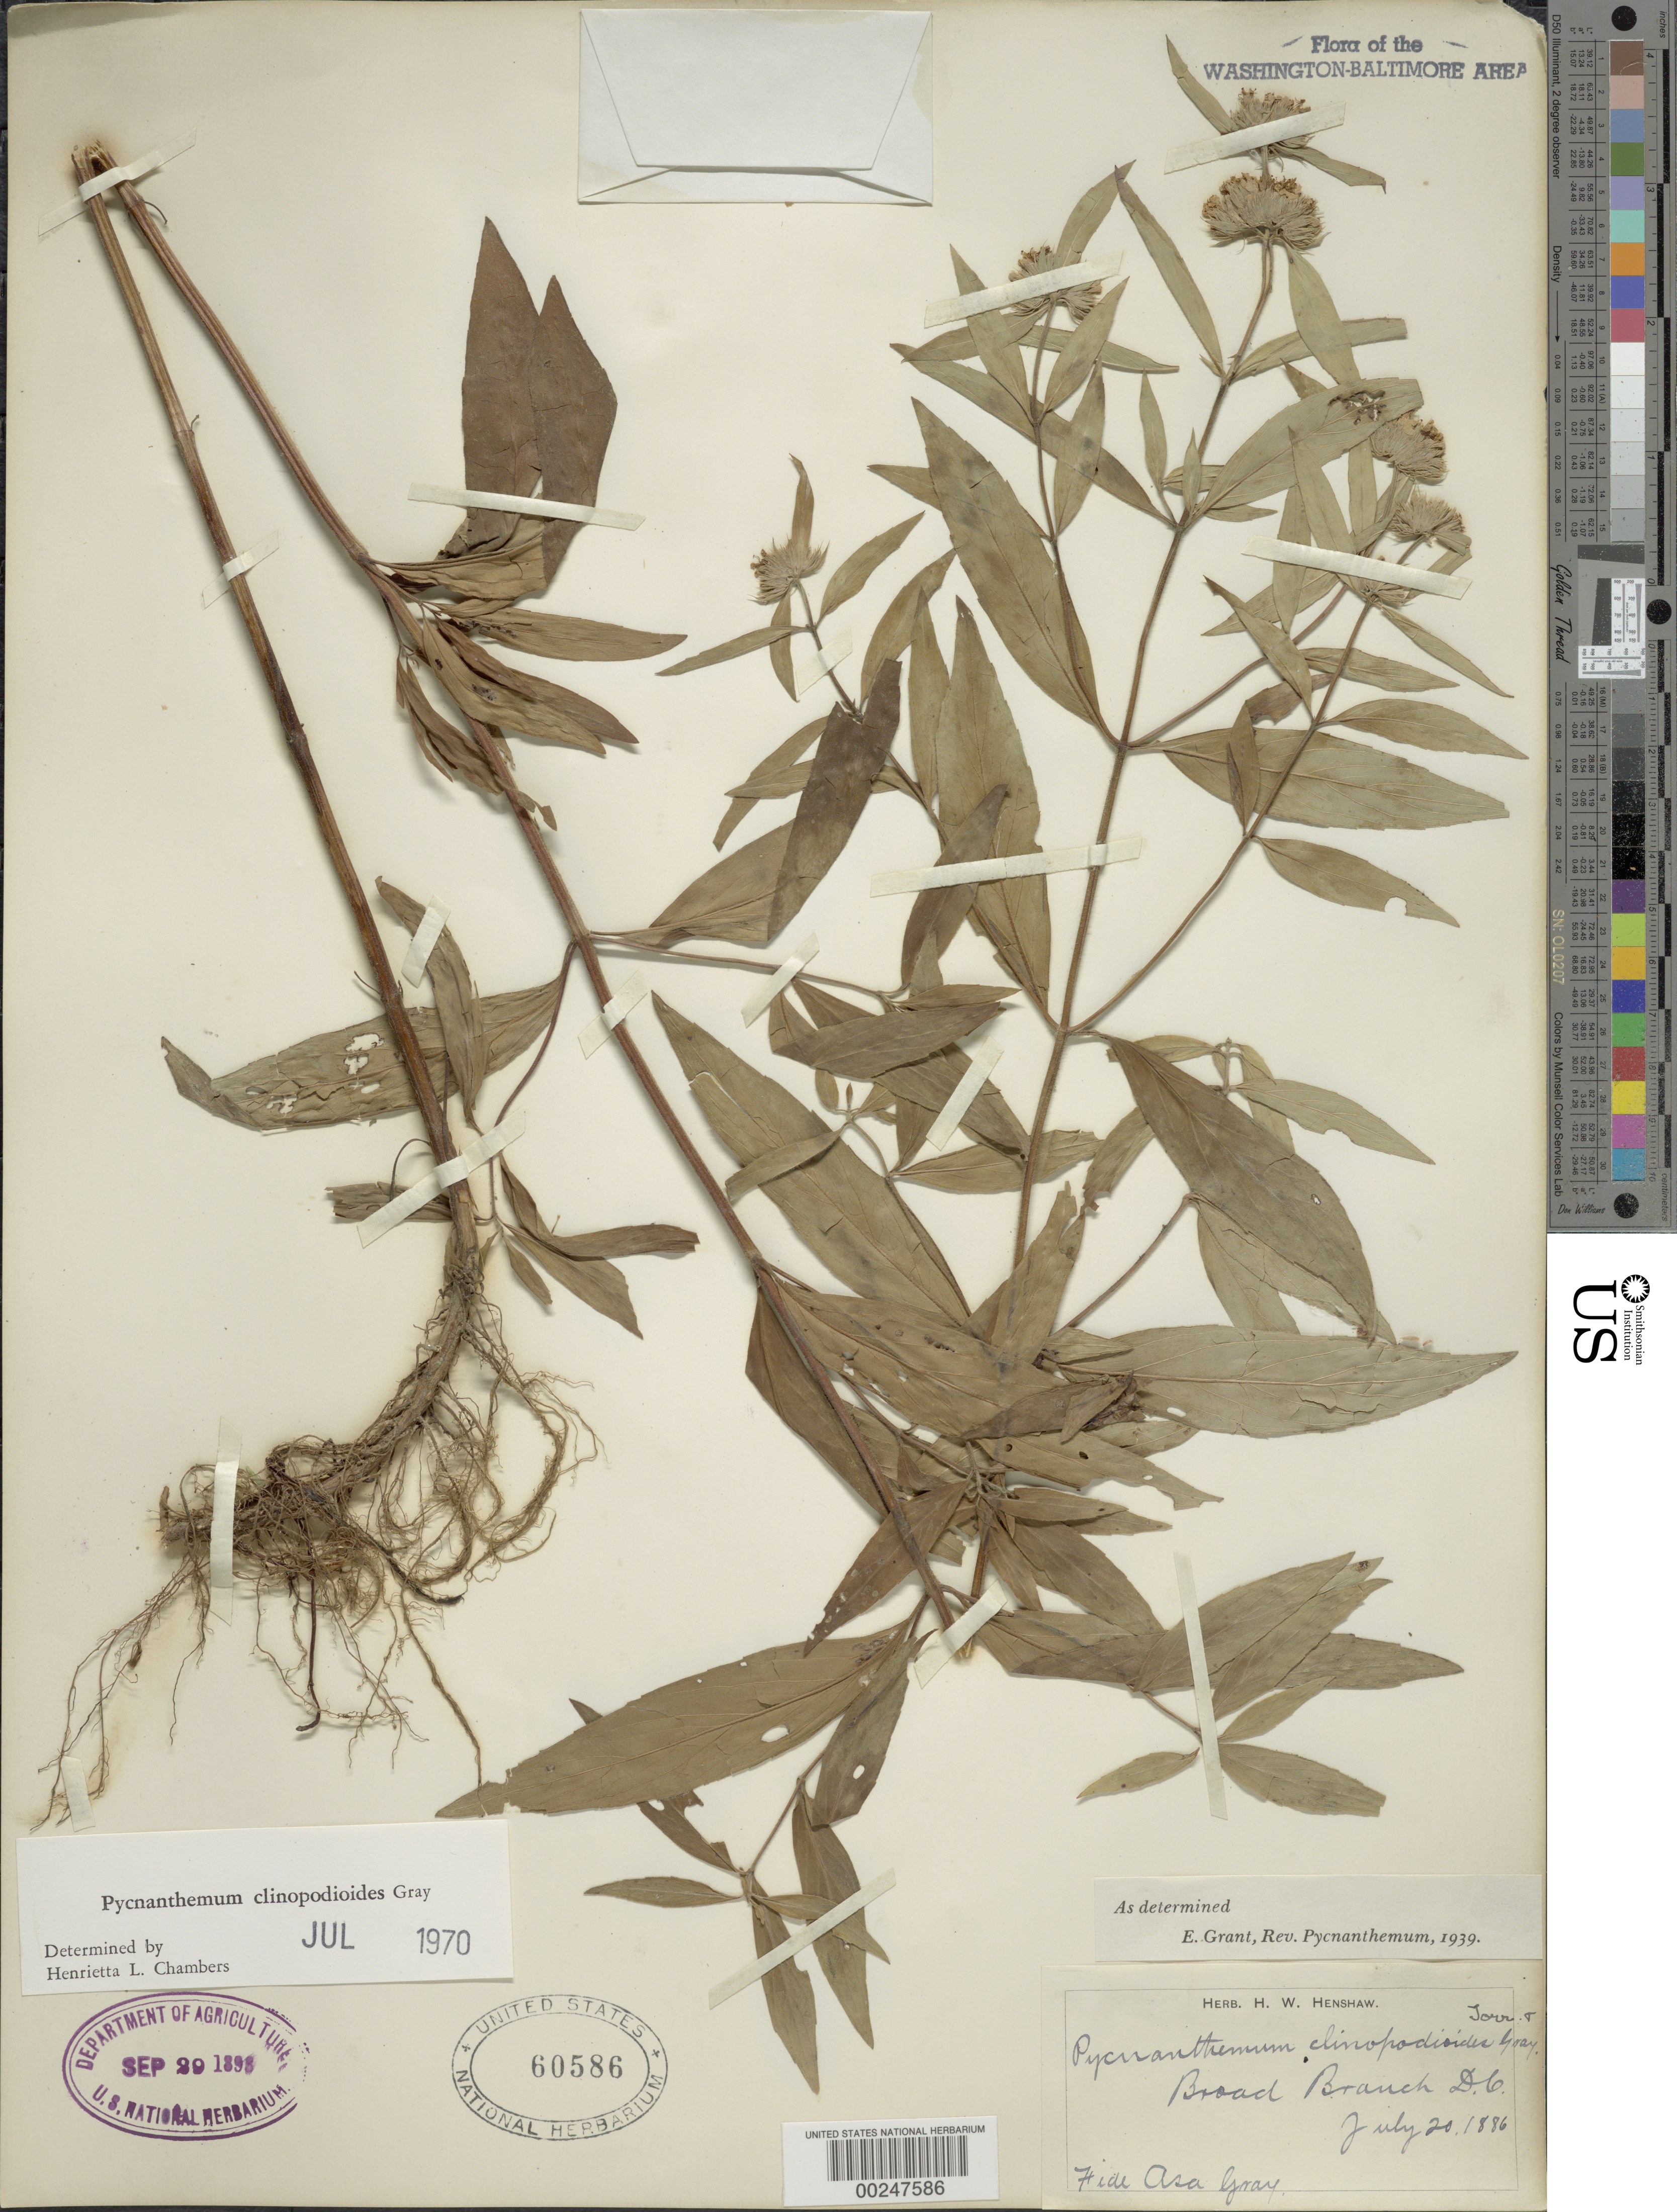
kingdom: Plantae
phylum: Tracheophyta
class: Magnoliopsida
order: Lamiales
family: Lamiaceae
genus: Pycnanthemum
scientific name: Pycnanthemum clinopodioides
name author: Torr. & A. Gray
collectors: A. Gray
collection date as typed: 20 Jul 1886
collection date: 1886-07-20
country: United States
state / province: District of Columbia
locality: Broad Branch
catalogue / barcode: US 60586